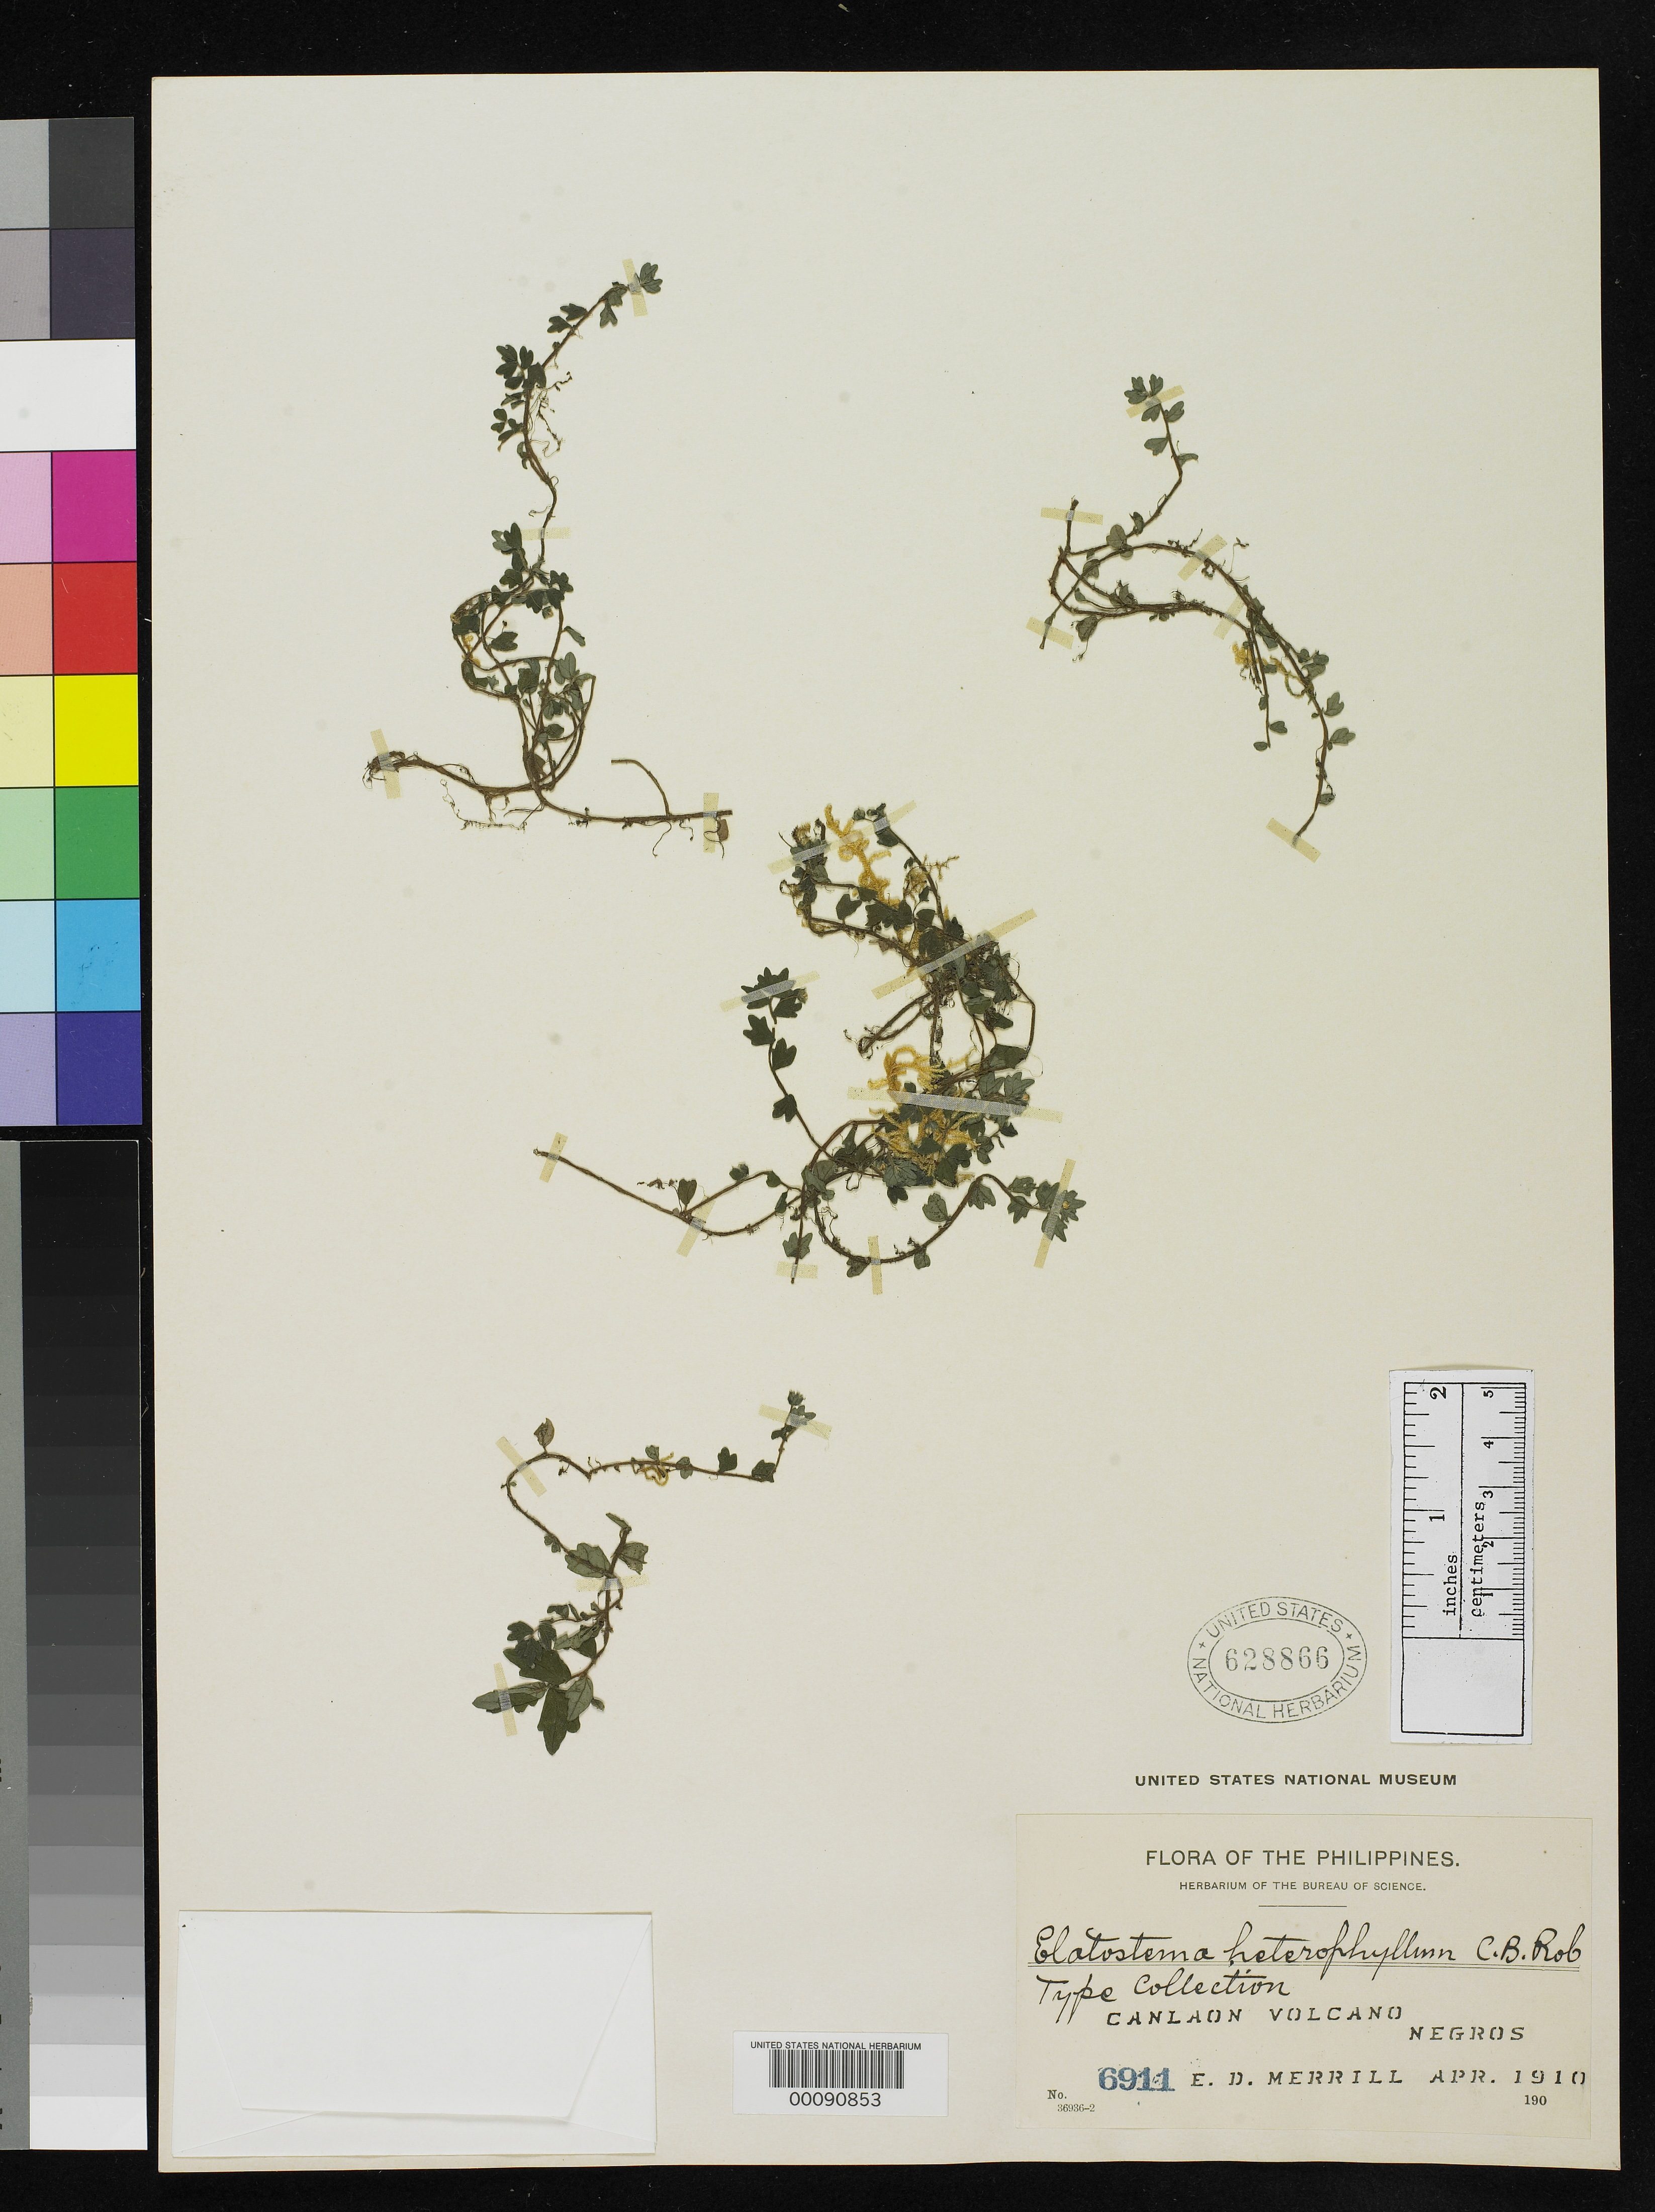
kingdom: Plantae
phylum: Tracheophyta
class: Magnoliopsida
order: Rosales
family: Urticaceae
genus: Elatostema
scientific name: Elatostema heterophyllum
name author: Merr.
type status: Isotype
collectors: E. D. Merrill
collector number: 6911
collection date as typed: Apr 1910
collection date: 1910-04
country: Philippines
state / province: Western Visayas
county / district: Negros Occidental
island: Negros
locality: Canlaon Volcano.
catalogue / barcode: US 628866